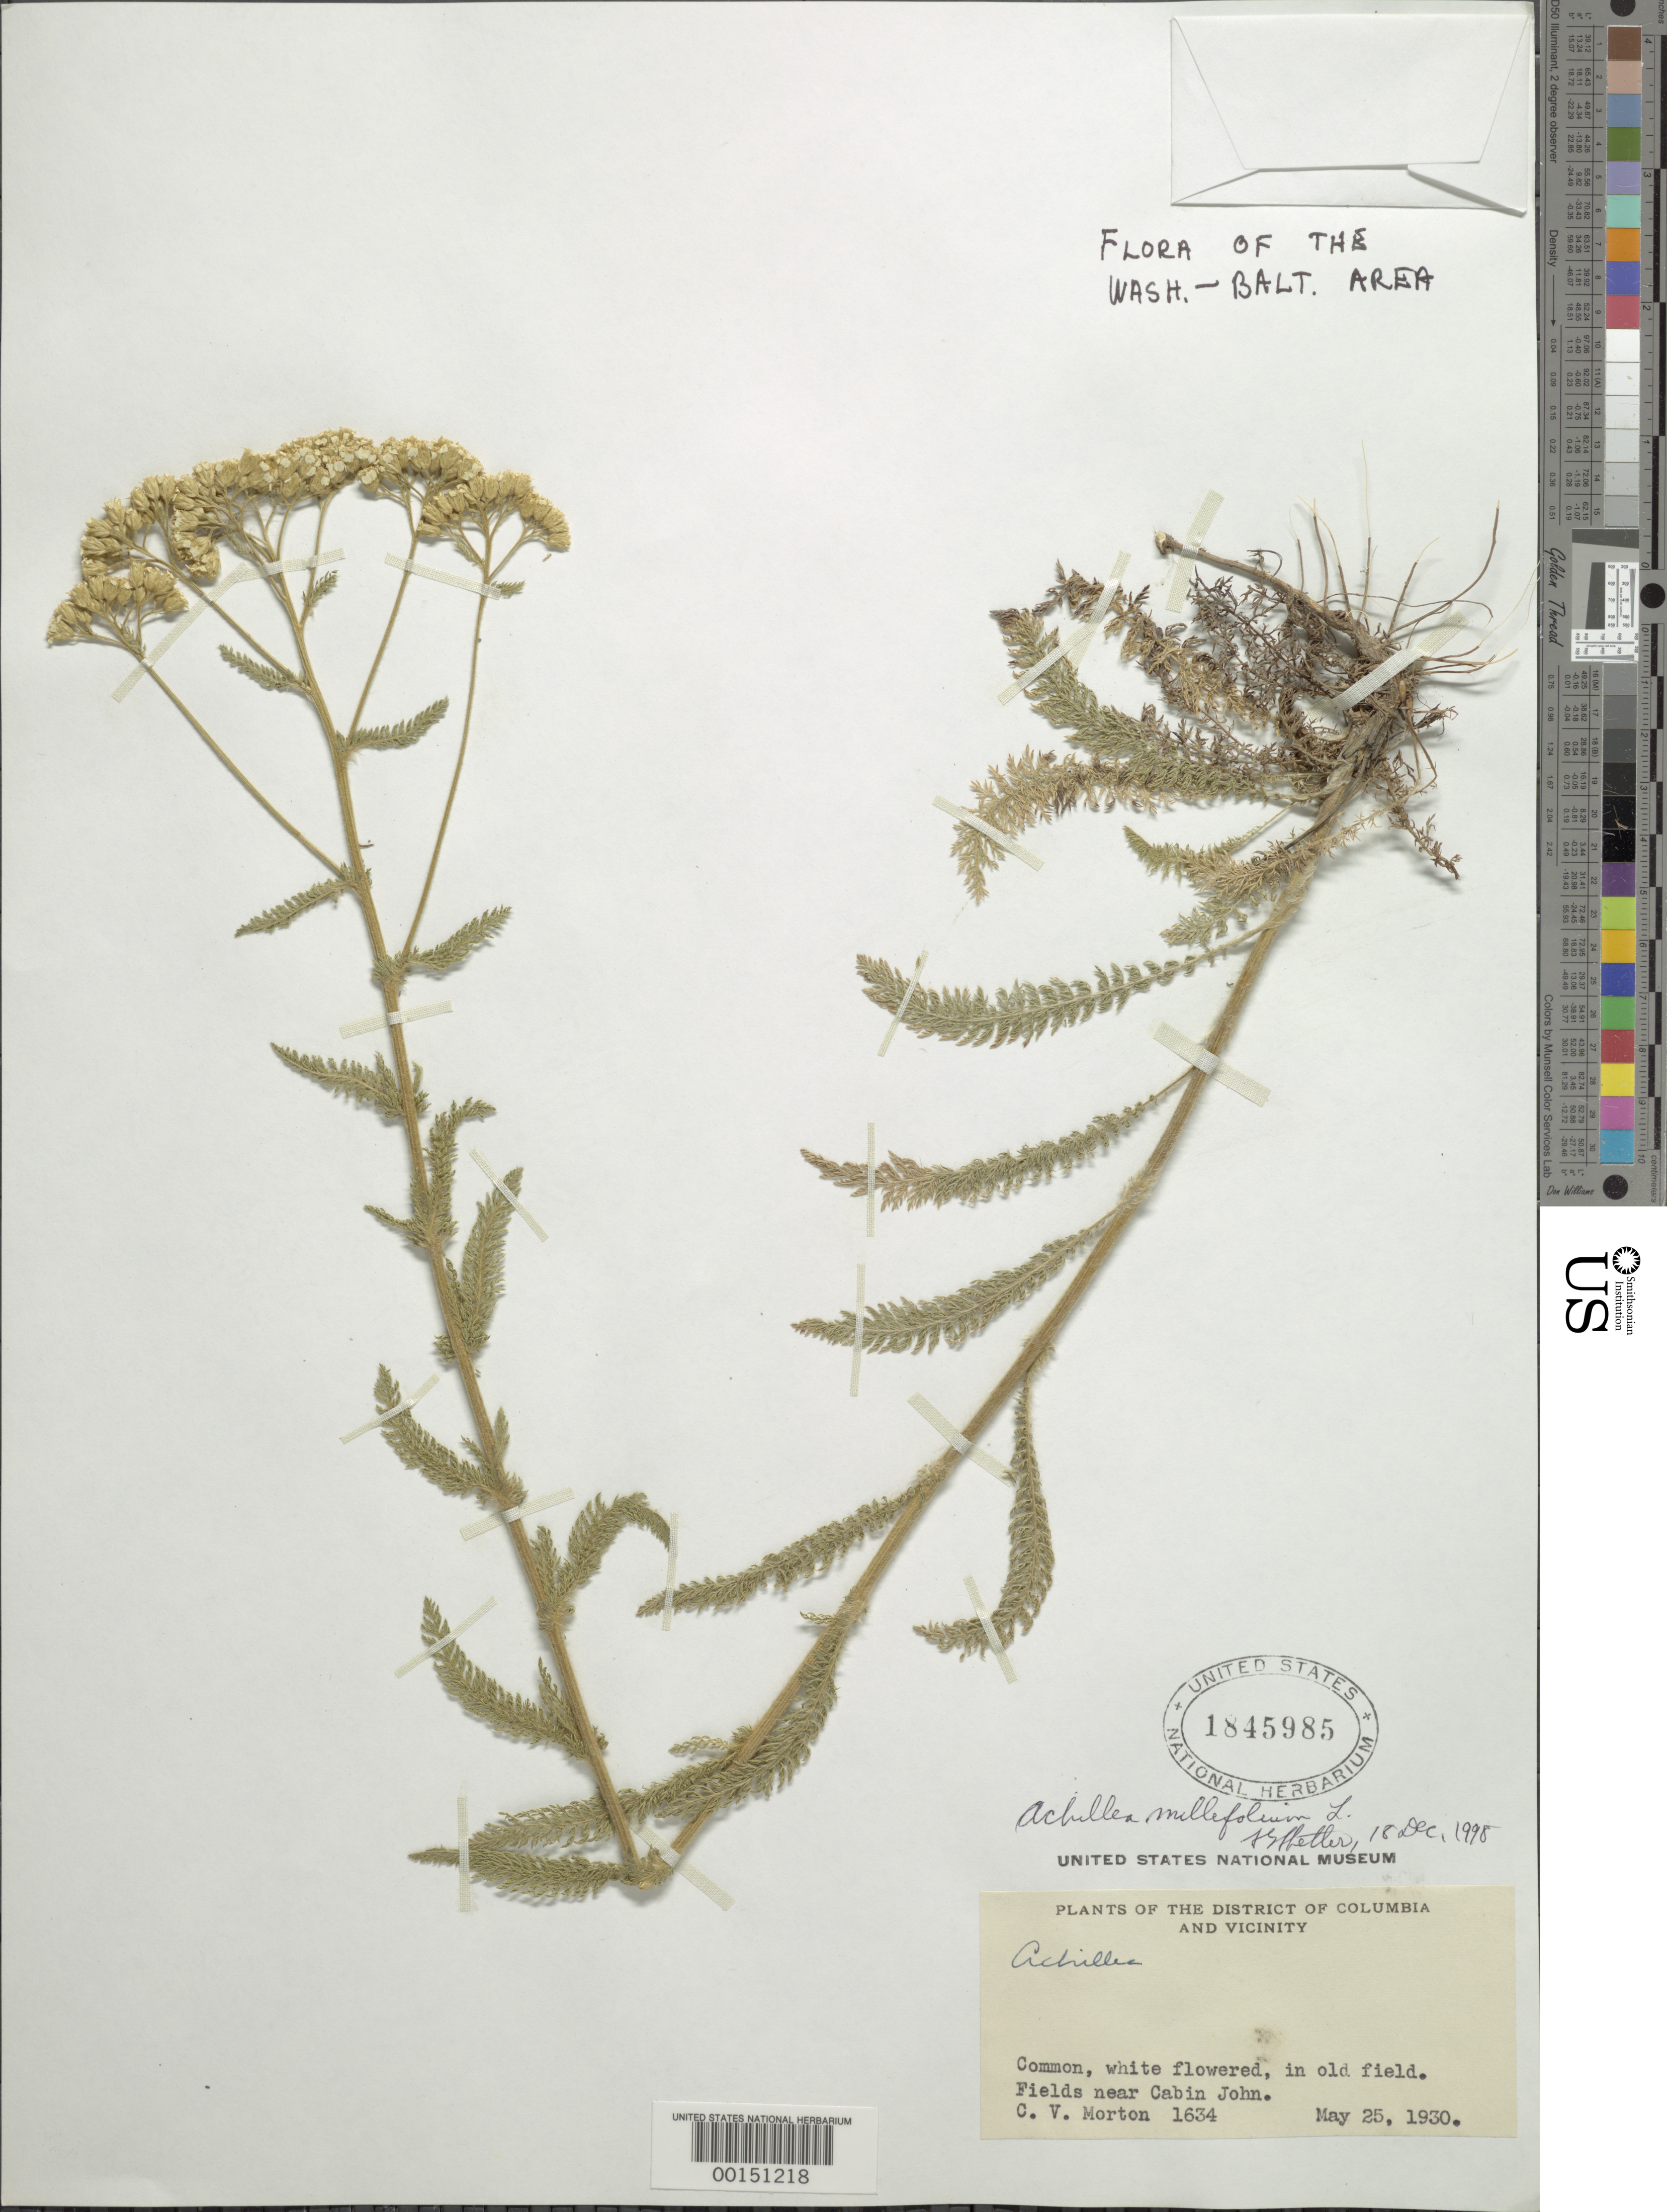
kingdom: Plantae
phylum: Tracheophyta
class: Magnoliopsida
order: Asterales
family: Asteraceae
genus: Achillea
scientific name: Achillea millefolium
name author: L.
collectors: C. V. Morton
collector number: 1634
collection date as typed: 25 May 1930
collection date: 1930-05-25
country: United States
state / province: Maryland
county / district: Montgomery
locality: Near Cabin John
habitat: Old field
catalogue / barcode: US 1845985